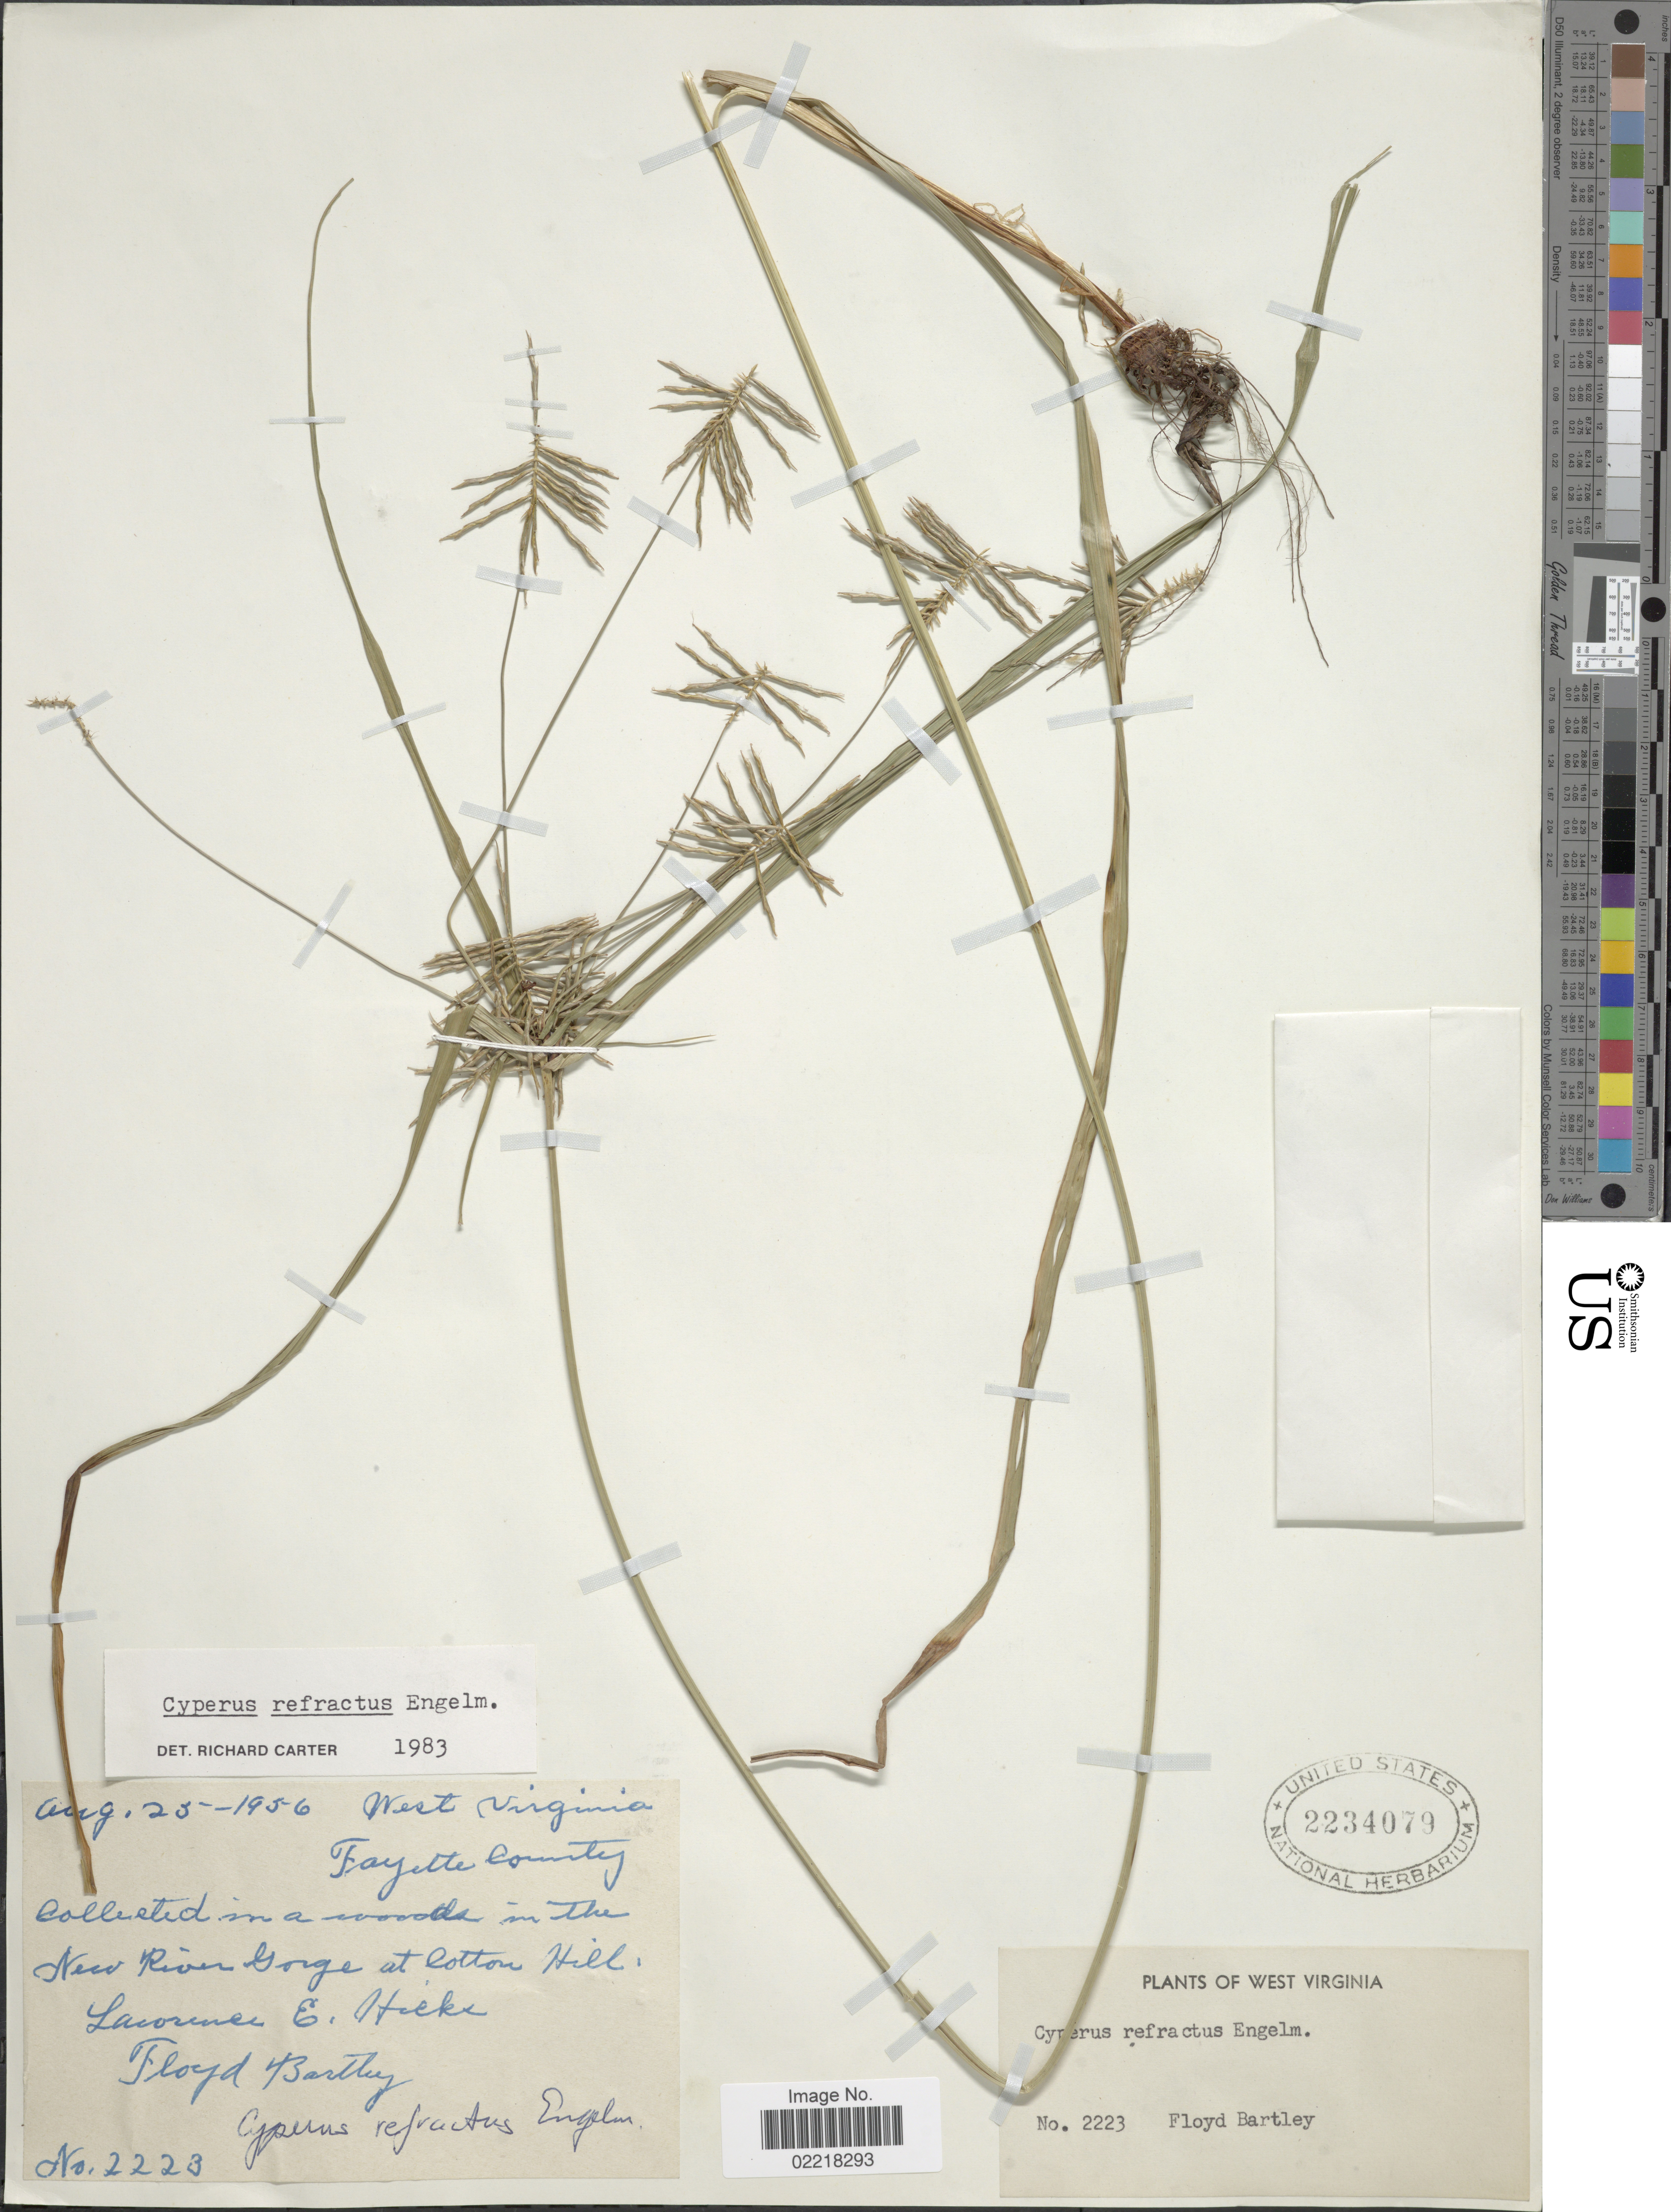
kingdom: Plantae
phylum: Tracheophyta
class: Liliopsida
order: Poales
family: Cyperaceae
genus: Cyperus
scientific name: Cyperus refractus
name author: Engelm. ex Boeckeler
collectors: L. E. Hicks & F. Bartley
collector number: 2223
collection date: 1956-08-25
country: United States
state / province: West Virginia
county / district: Fayette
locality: Fayette County, New River Gorge at Cotton Hill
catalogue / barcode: US 2234079